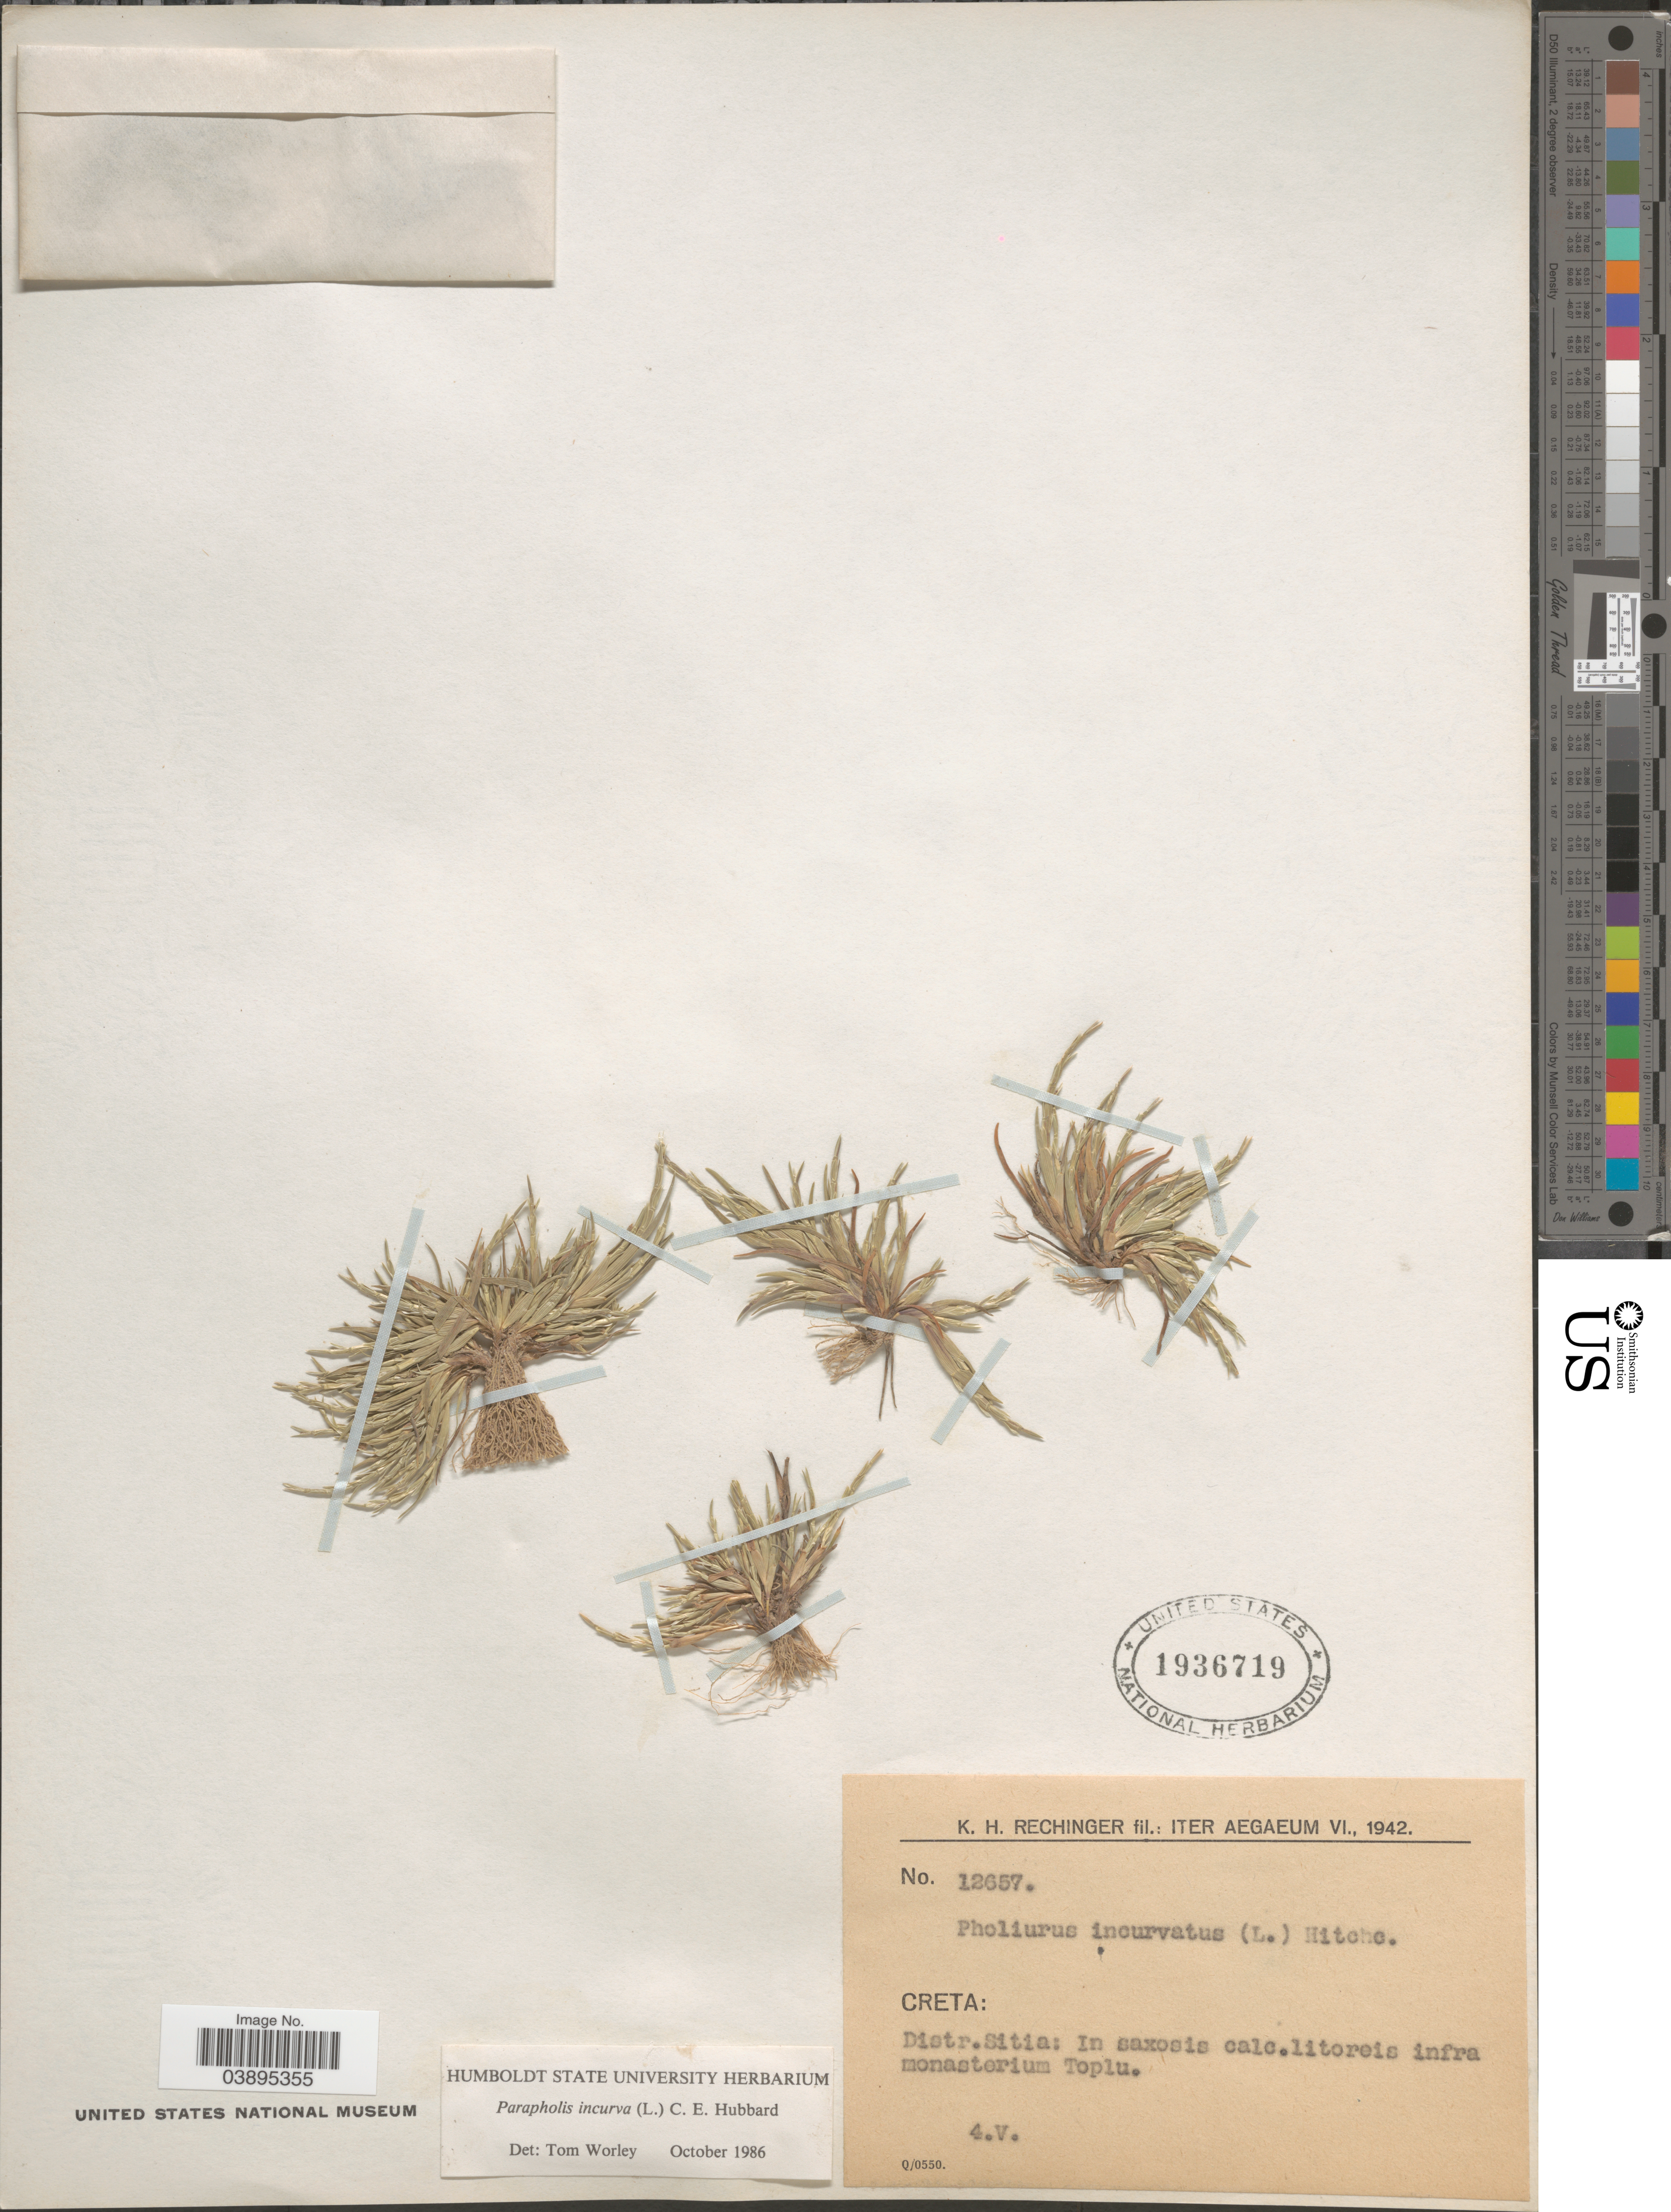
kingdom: Plantae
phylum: Tracheophyta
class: Liliopsida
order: Poales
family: Poaceae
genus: Parapholis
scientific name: Parapholis incurva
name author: (L.) C.E. Hubb.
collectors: K. H. Rechinger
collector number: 12657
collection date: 1942-05-04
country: Greece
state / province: Crete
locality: Iter Aegaeum. Creta: Distr.Sitia: In saxosis calc.litoreis infra monasterium Toplu.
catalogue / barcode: US 1936719